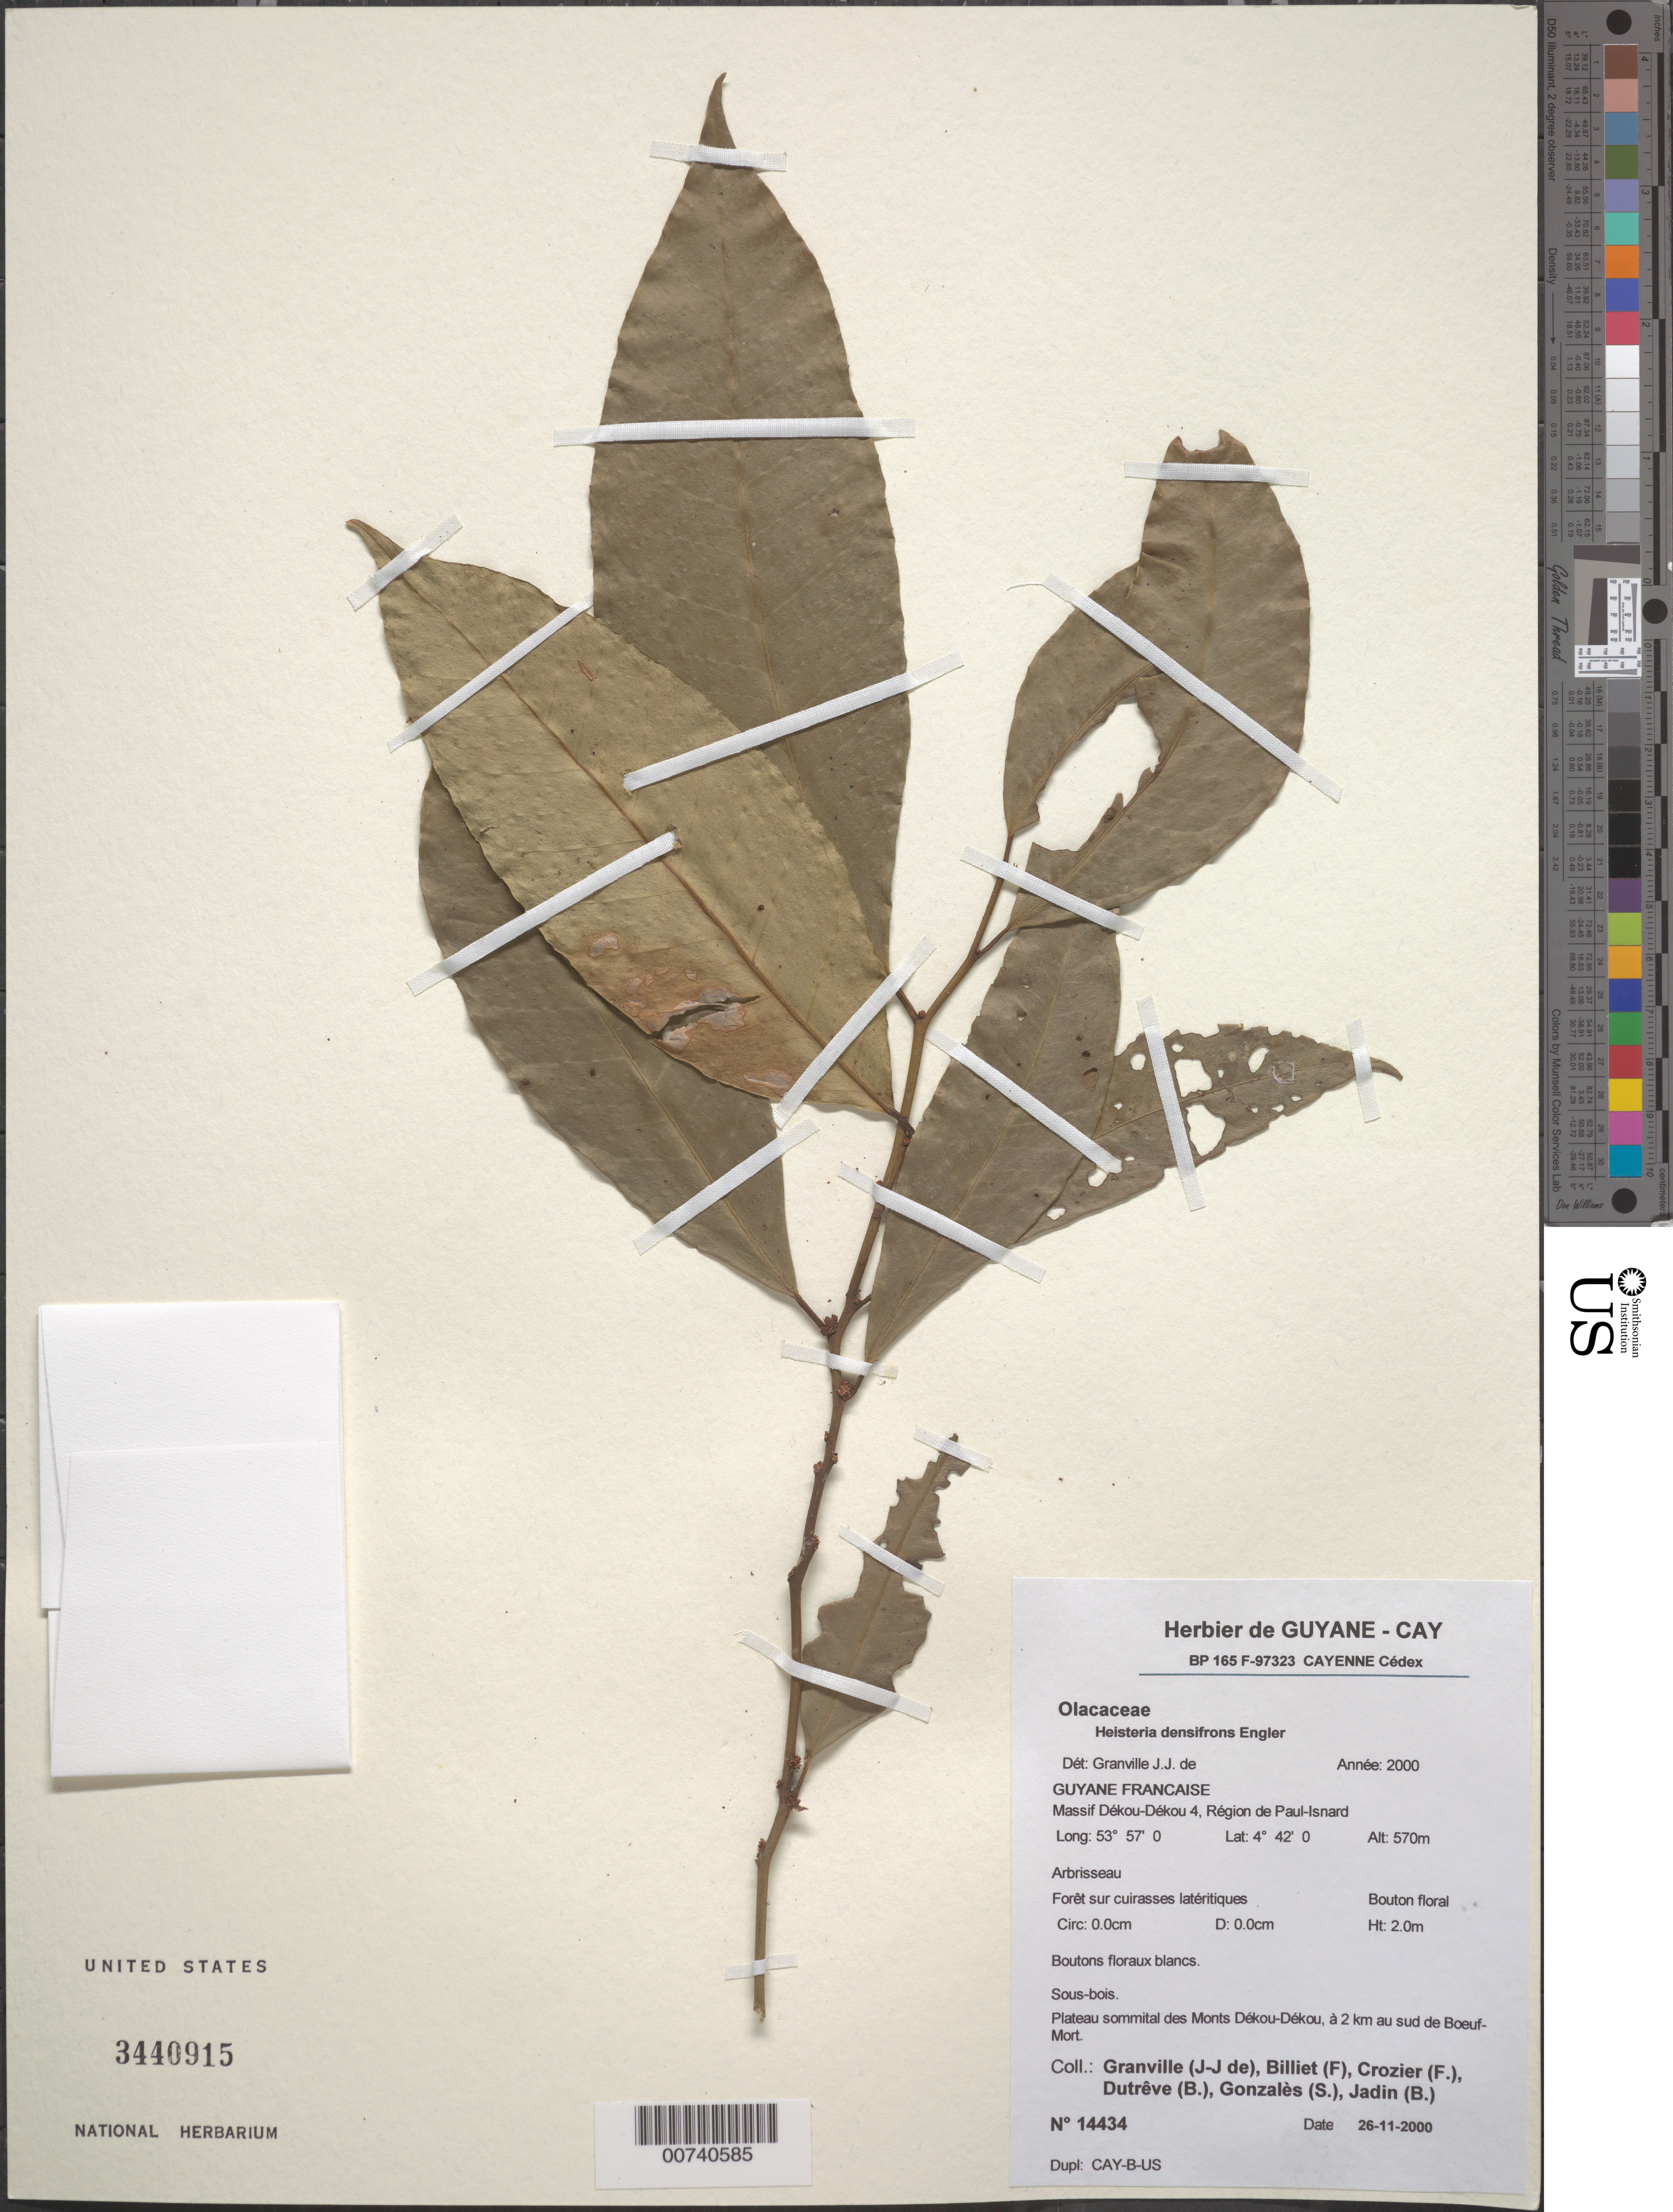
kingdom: Plantae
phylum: Tracheophyta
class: Magnoliopsida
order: Santalales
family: Erythropalaceae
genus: Heisteria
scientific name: Heisteria densifrons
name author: Engl.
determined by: Granville, J. J. de, (CAY), Institut de Recherche pour le Developpement (IRD) (FRENCH GUIANA)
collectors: J.-J. de Granville, F. Billiet, F. Crozier, B. Dutrêve, S. Gonzales & B. Jadin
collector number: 14434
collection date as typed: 26-Nov-00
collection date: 2000-11-26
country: French Guiana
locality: Massif Dékou-Dékou 4, région de Paul-Isnard; plateau sommital des Monts Dékou-Dékou, à 2 km au sud de Boeuf-Mort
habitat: Forêt sur cuirasses latéritiques; sous bois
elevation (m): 570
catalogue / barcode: US 3440915